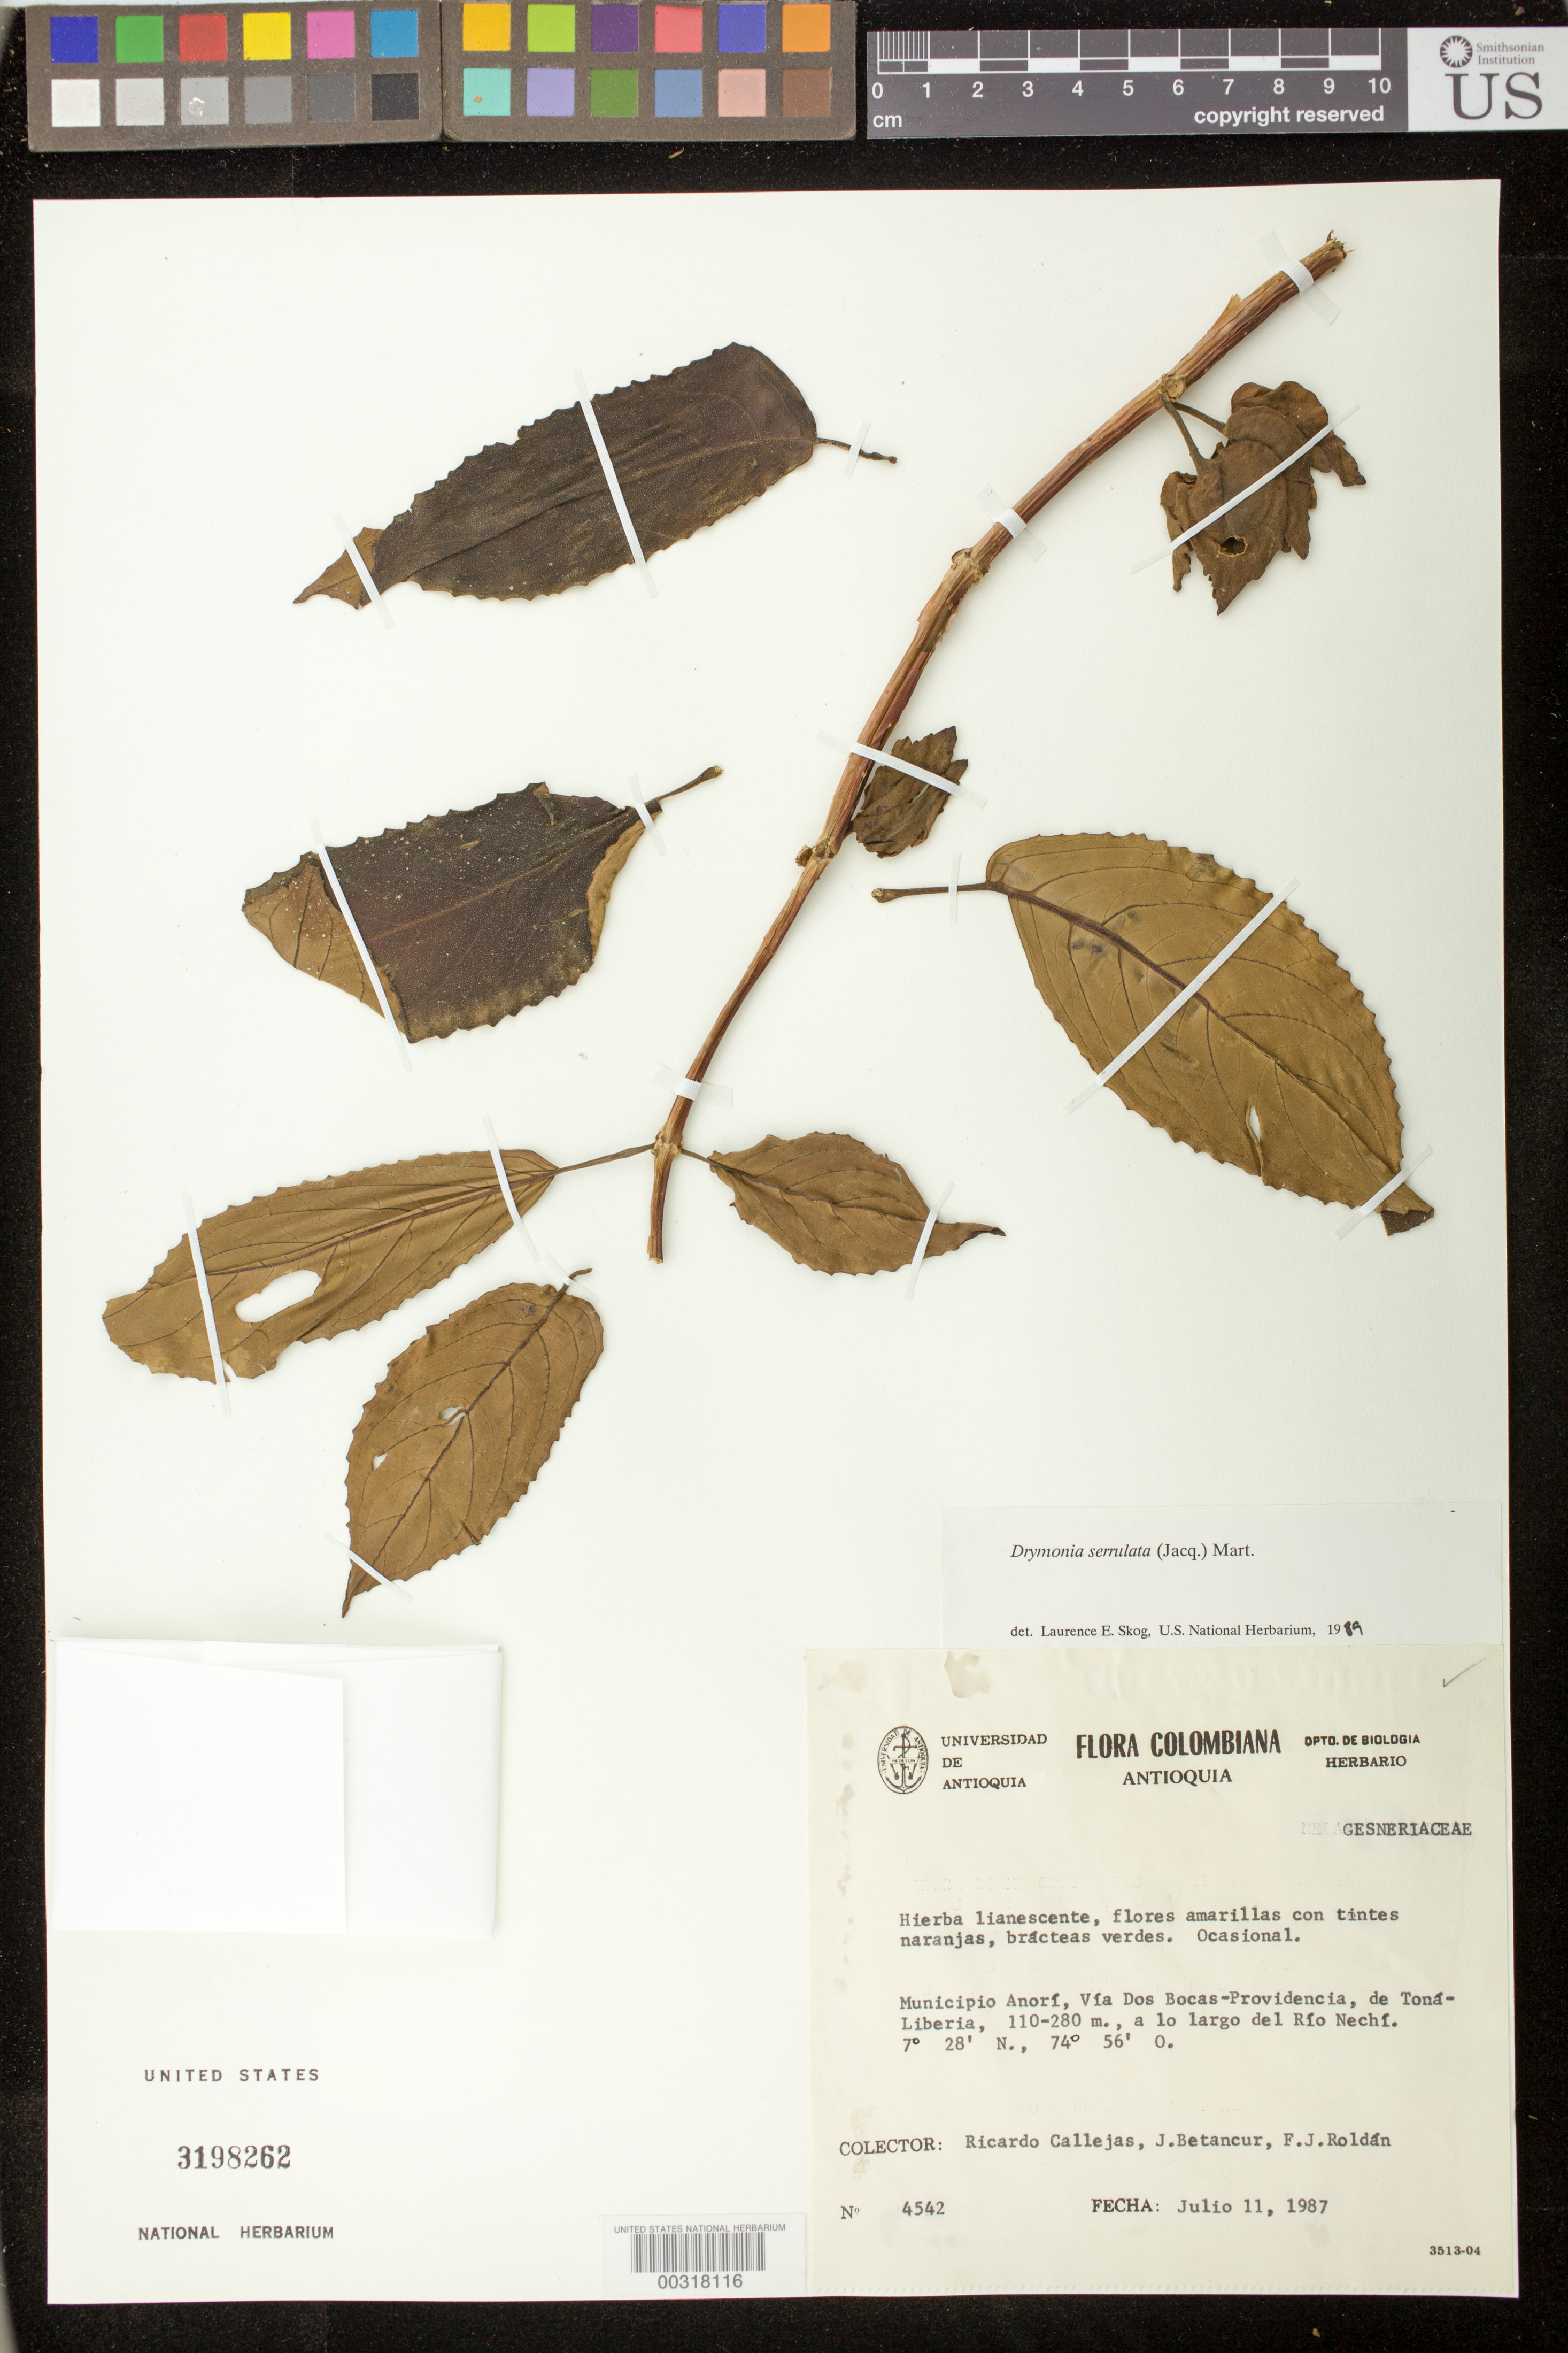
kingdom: Plantae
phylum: Tracheophyta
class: Magnoliopsida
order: Lamiales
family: Gesneriaceae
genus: Drymonia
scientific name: Drymonia serrulata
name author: (Jacq.) Mart.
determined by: Skog, Laurence E.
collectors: R. Callejas, J. C. Betancur & F. J. Roldán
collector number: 4542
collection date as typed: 11 Jul 1987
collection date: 1987-07-11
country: Colombia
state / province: Antioquia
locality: Mpio. Anorí; Vía Dos Bocas-Providencia, de Toná-Liberia, a lo largo del Río Nechí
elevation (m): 110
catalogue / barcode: US 3198262